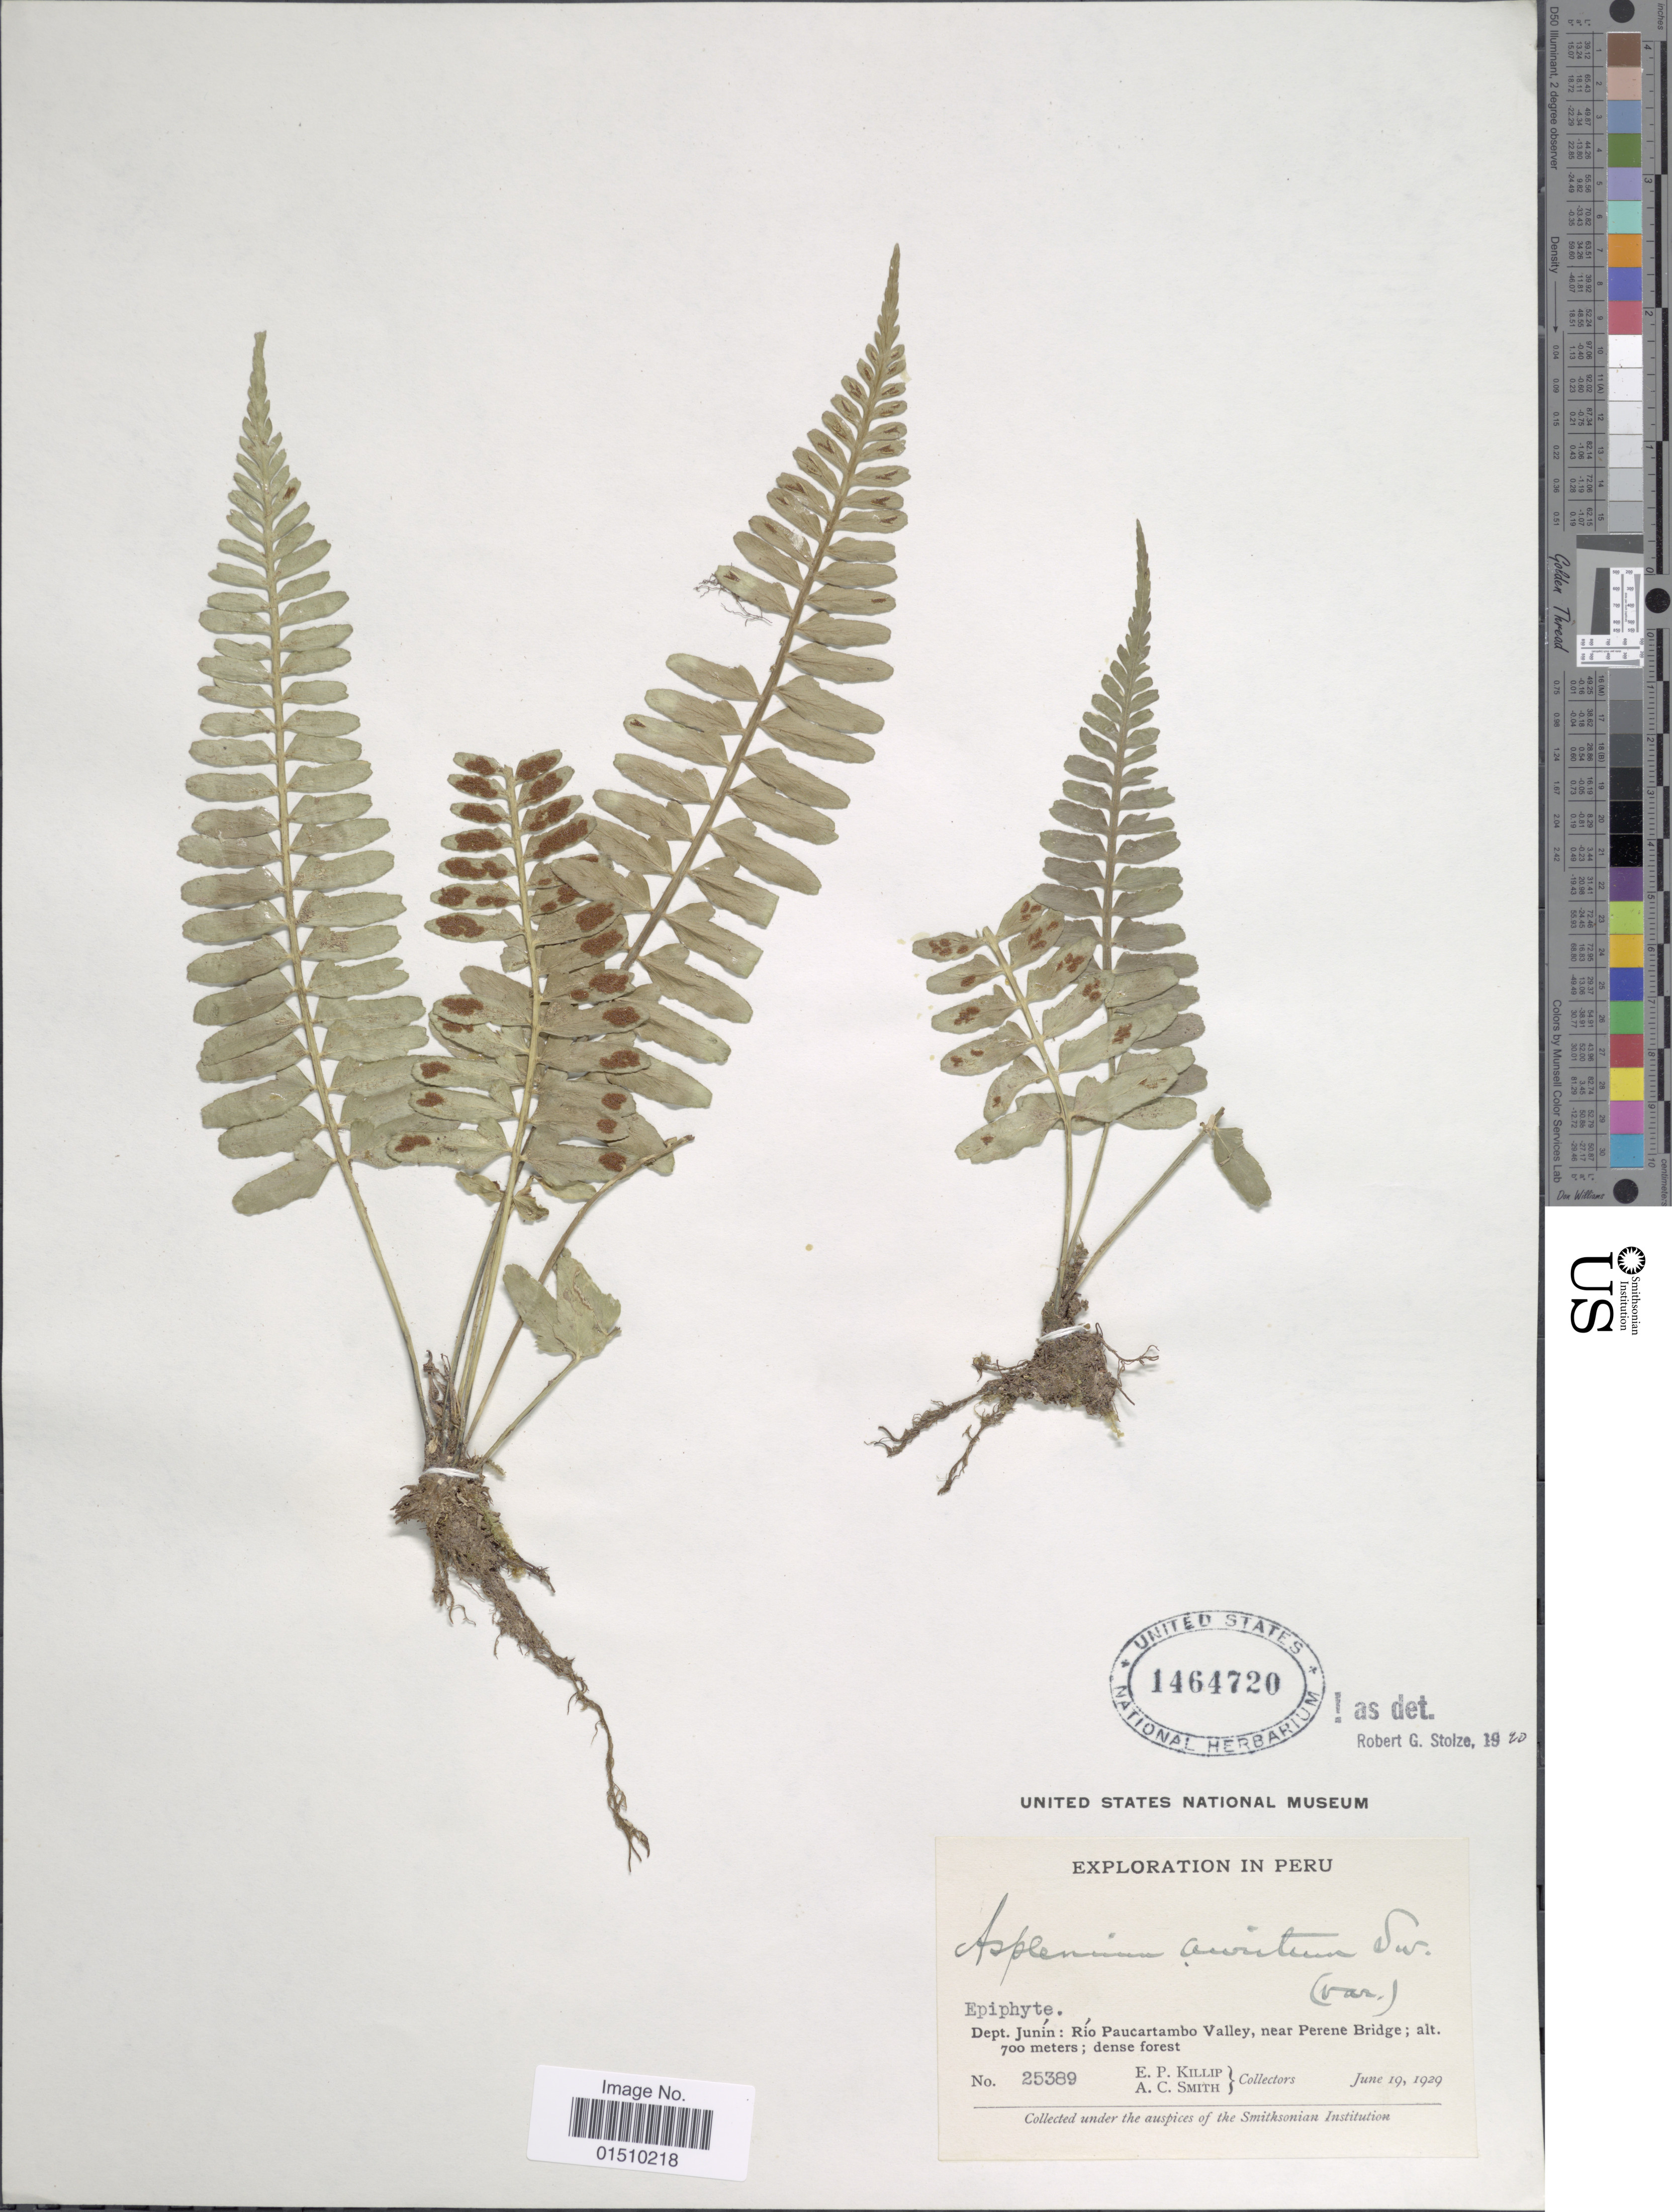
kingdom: Plantae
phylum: Tracheophyta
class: Polypodiopsida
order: Polypodiales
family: Aspleniaceae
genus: Asplenium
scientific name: Asplenium auritum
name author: Sw.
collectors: E. P. Killip & A. C. Smith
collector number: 25389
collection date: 1929-06-19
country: Peru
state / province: Junín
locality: Peru, Dept. Junin: Rio Paucartambo Valley, near Perene Bridge.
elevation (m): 700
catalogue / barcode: US 1464720